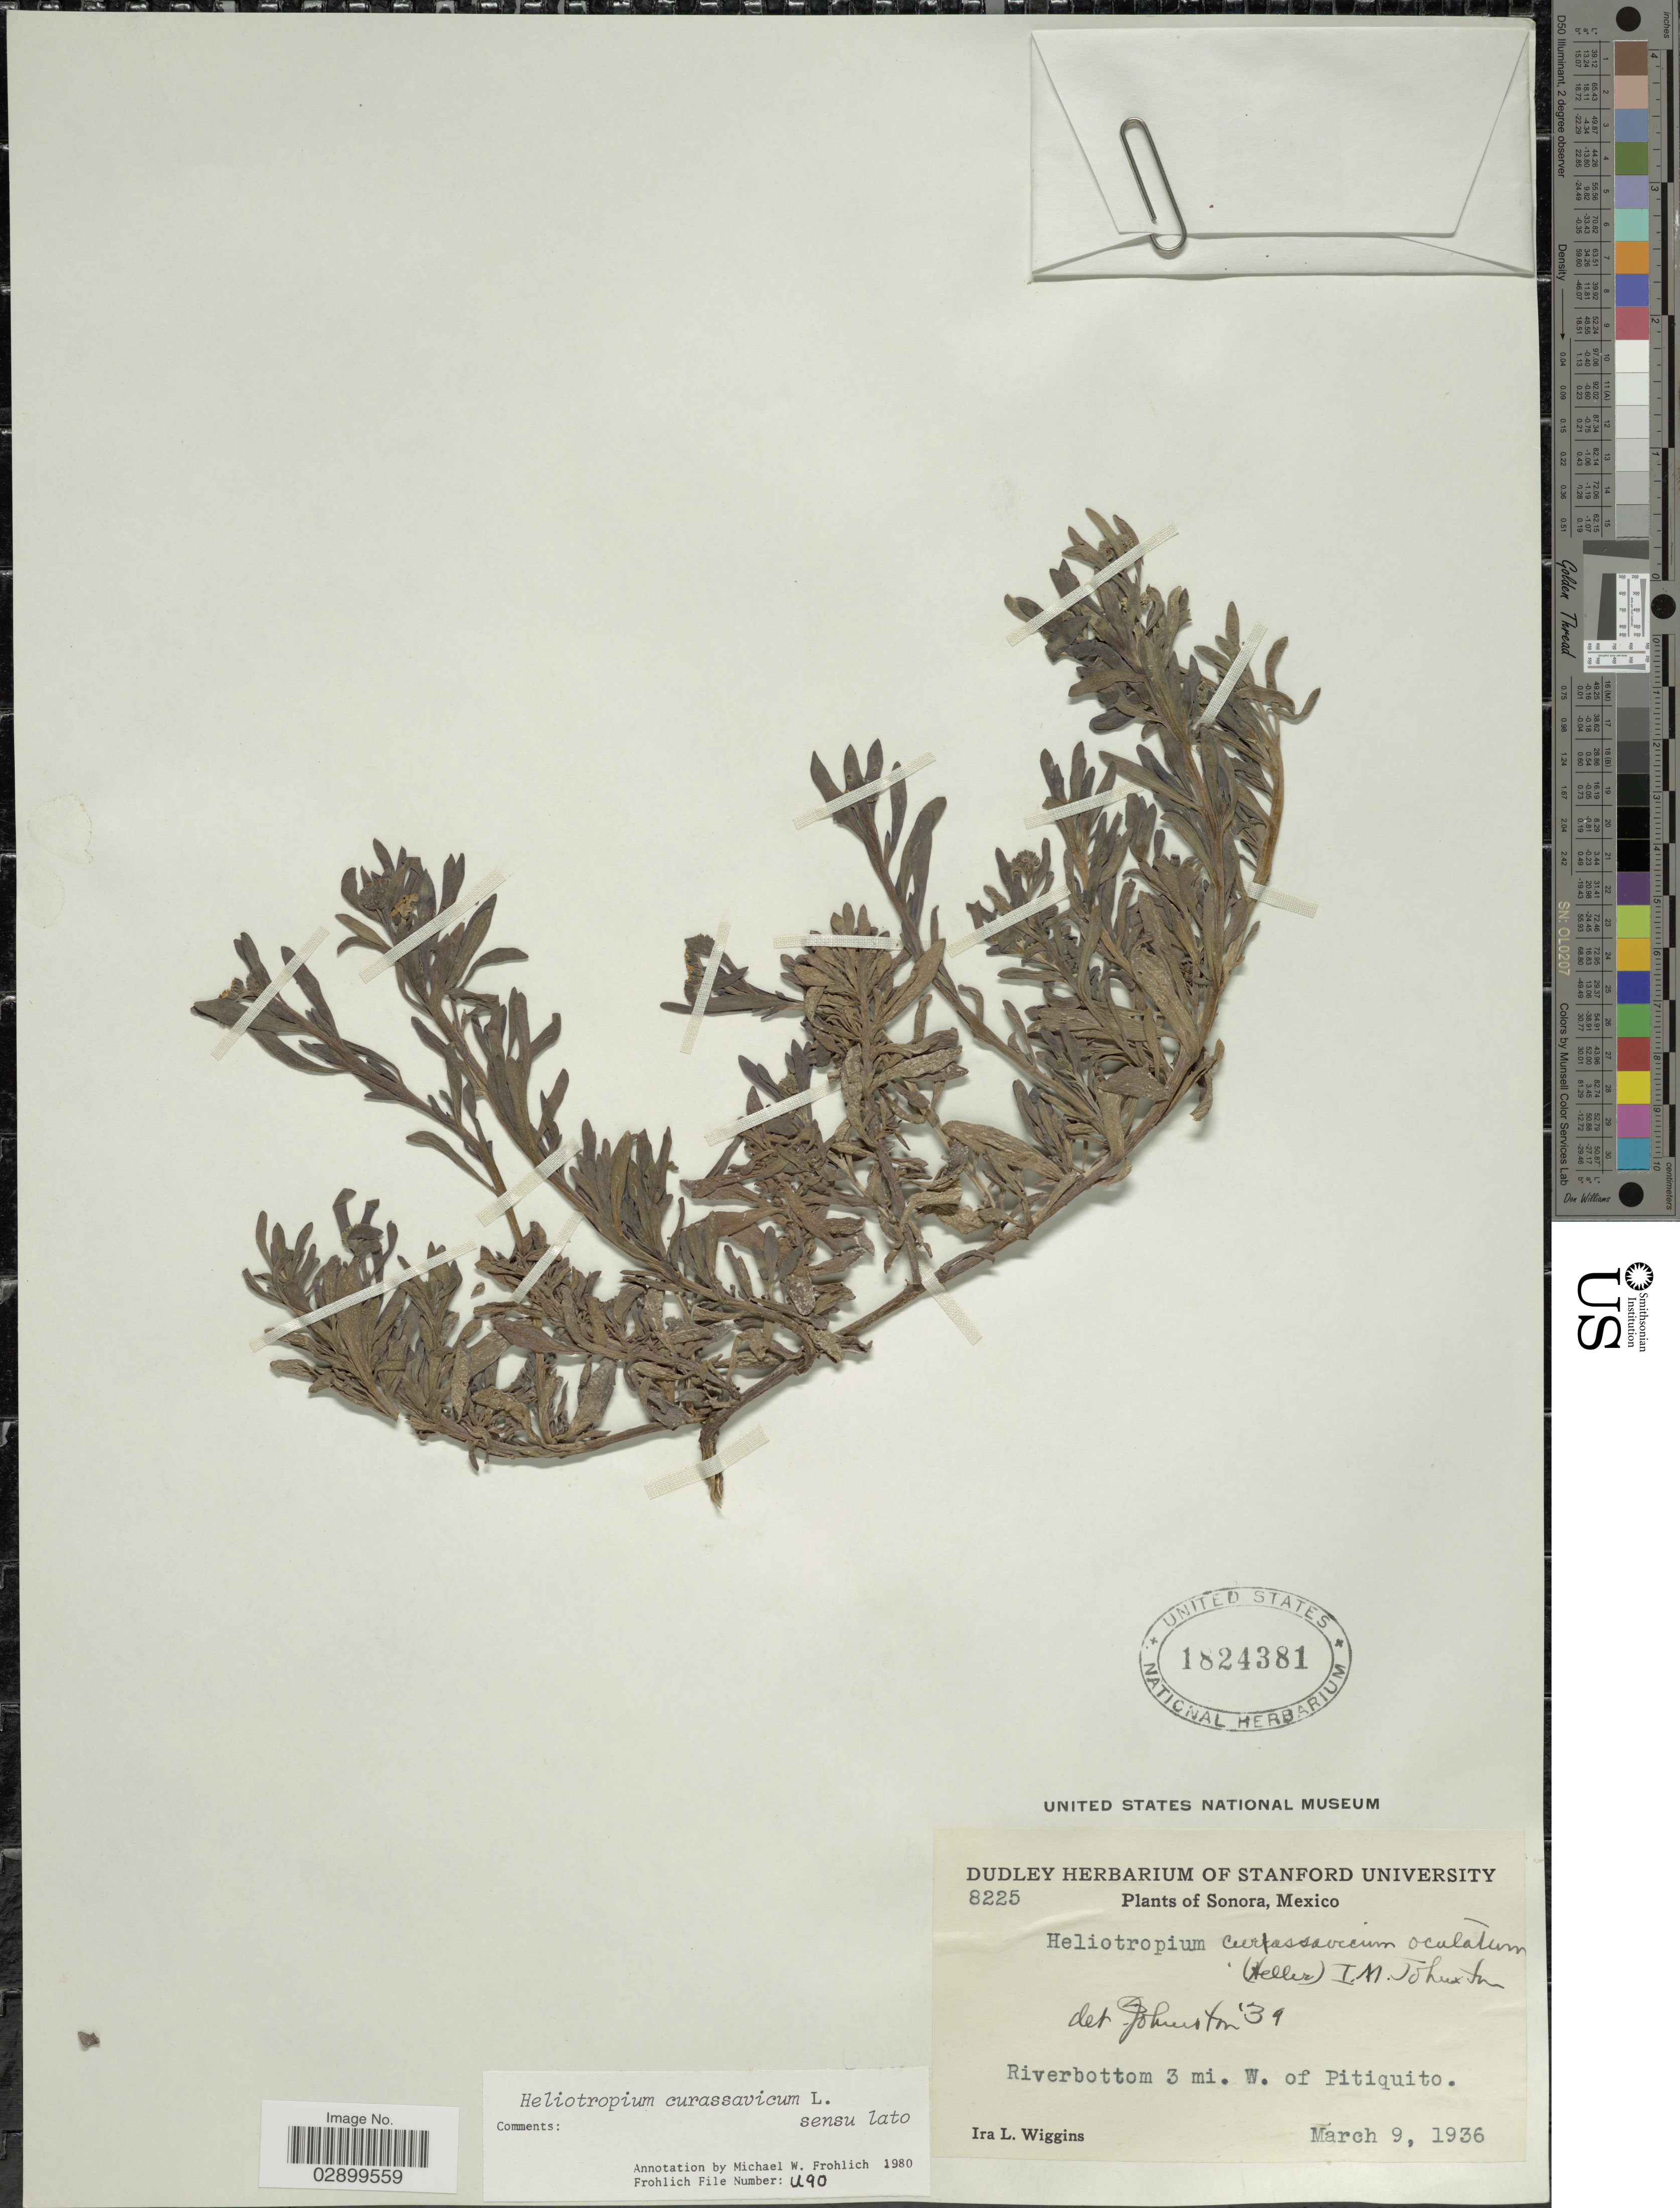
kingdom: Plantae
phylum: Tracheophyta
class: Magnoliopsida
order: Boraginales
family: Heliotropiaceae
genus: Heliotropium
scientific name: Heliotropium curassavicum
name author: L.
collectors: I. L. Wiggins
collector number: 8225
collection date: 1936-03-09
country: Mexico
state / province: Sonora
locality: Riverbottom 3 mi. W. of Pitiquito.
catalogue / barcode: US 1824381